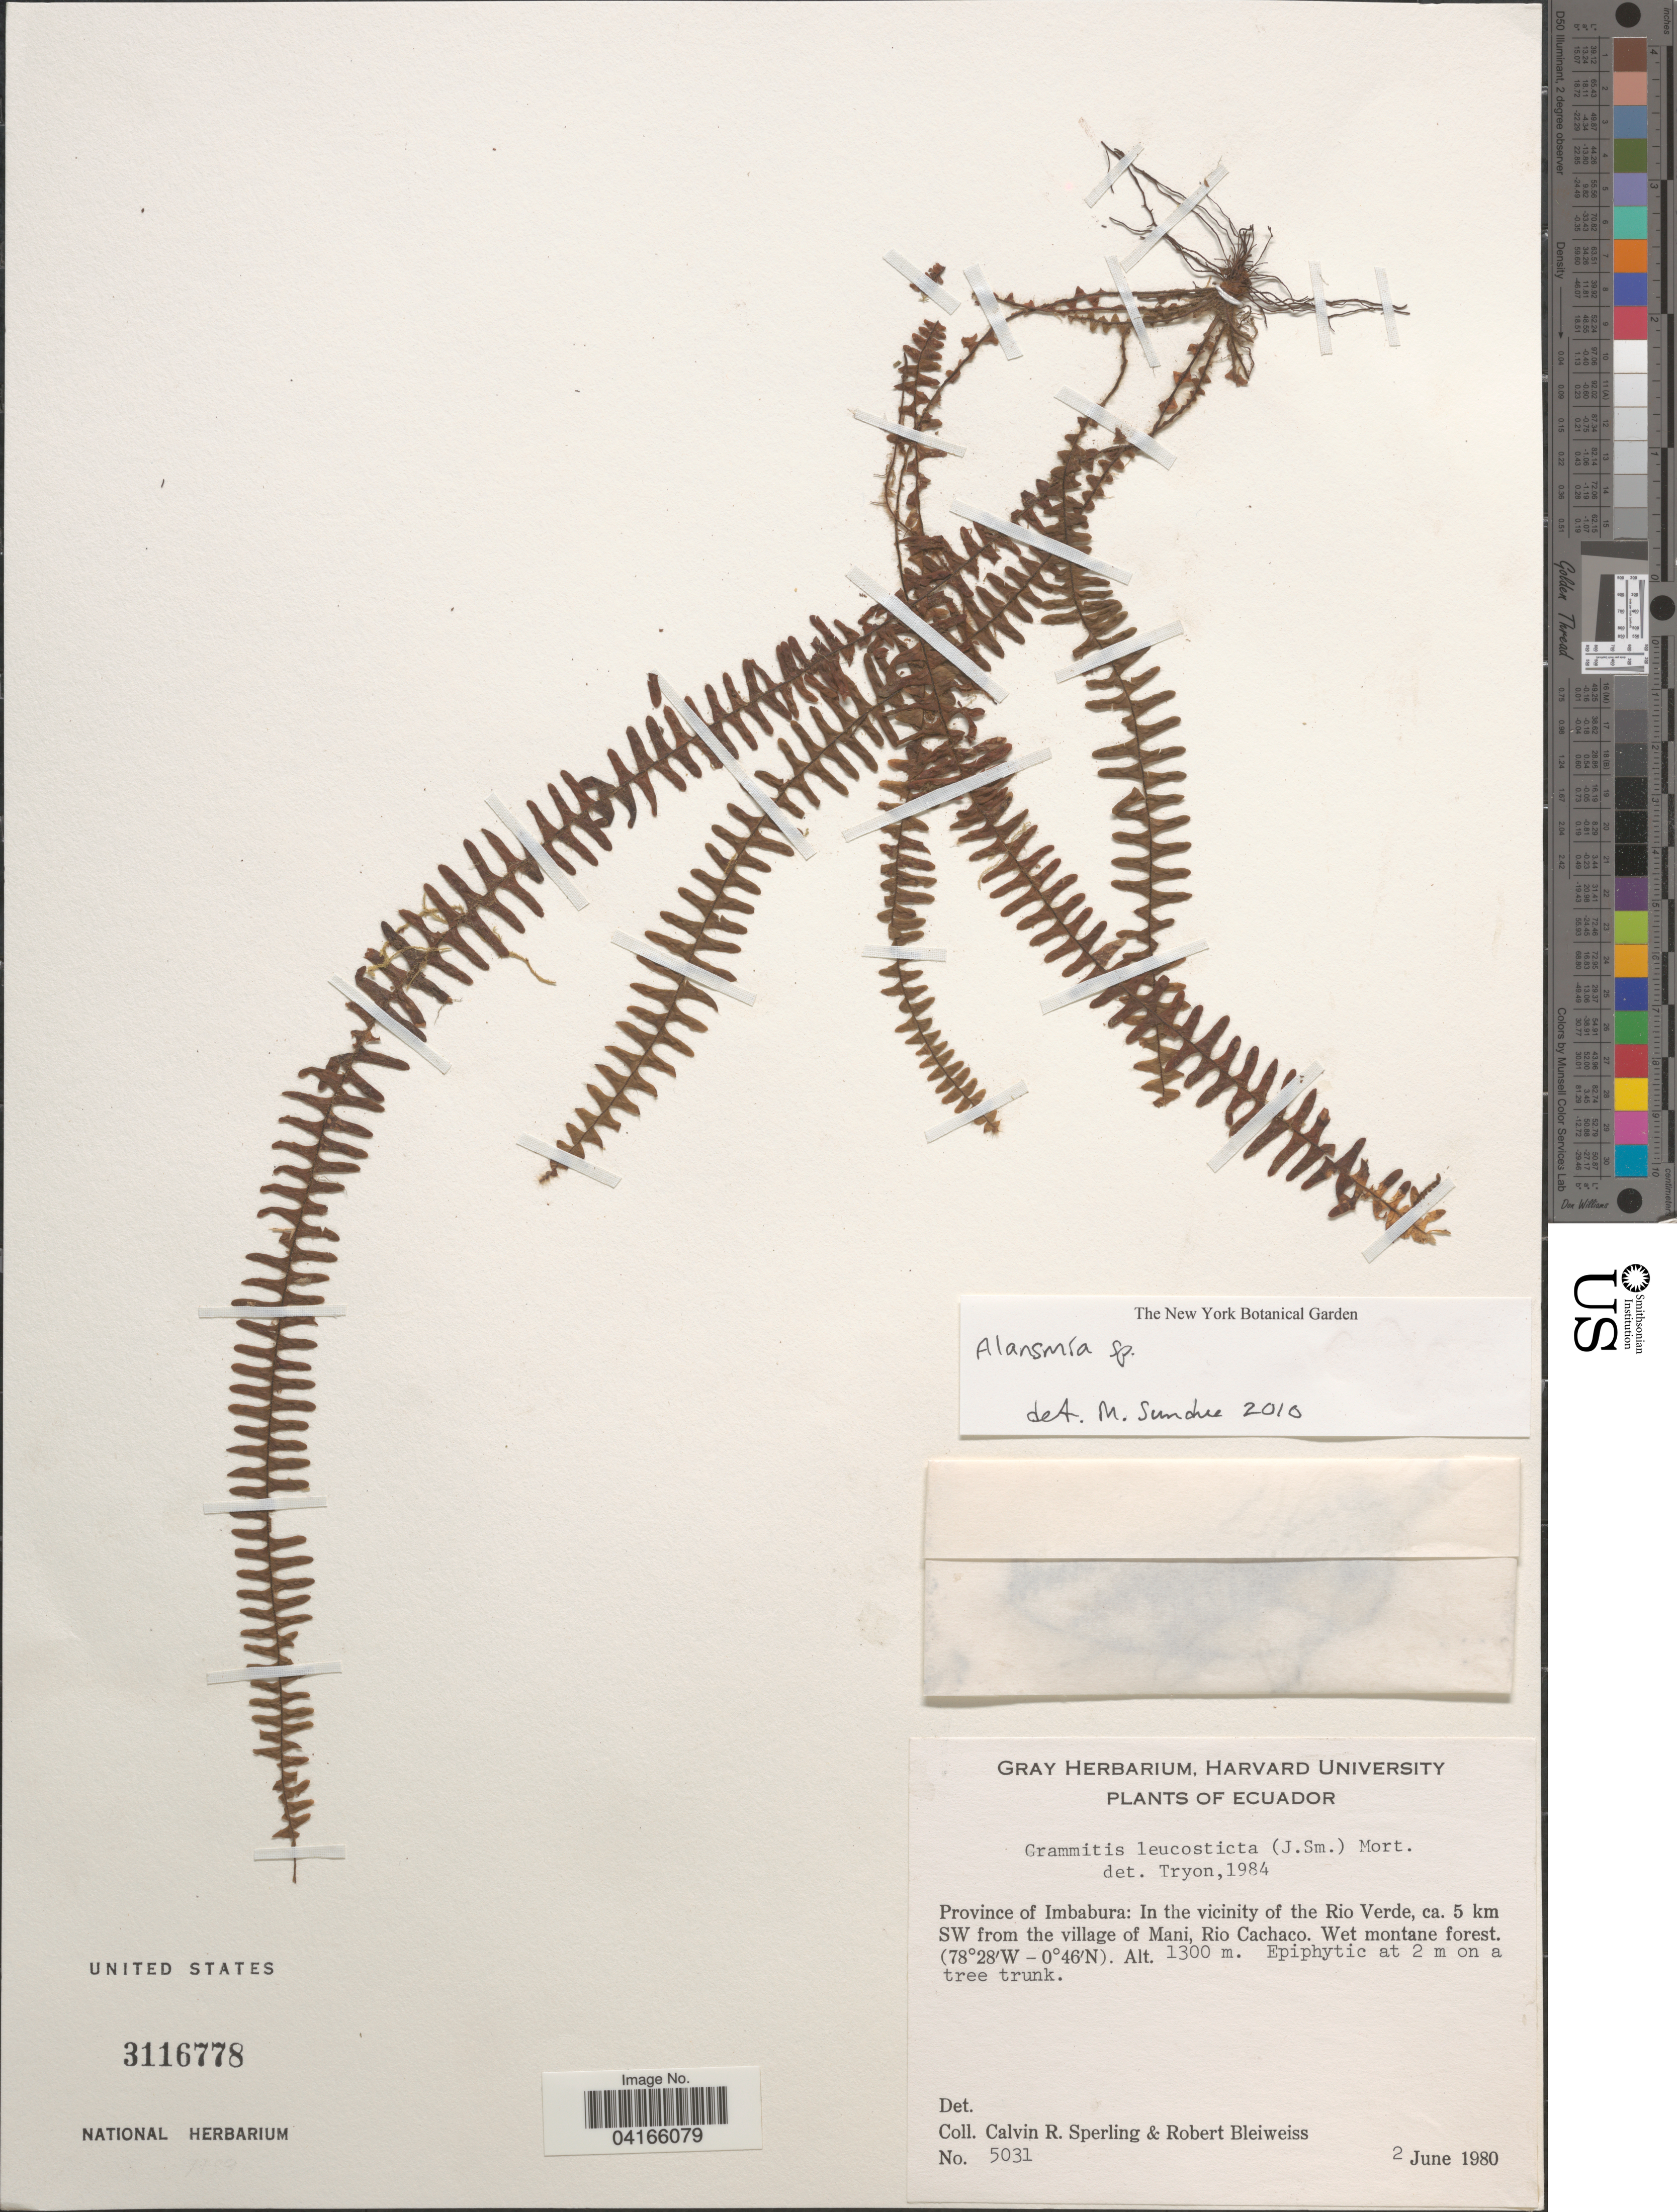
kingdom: Plantae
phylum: Tracheophyta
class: Polypodiopsida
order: Polypodiales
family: Polypodiaceae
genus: Alansmia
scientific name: Alansmia sp.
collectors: C. R. Sperling & R. Bleiweiss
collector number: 5031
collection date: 1980-06-02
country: Ecuador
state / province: Imbabura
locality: In the vicinity of the Rio Verde, ca. 5 km SW from the village of Mani, Rio Cachaco.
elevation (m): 1300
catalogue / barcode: US 3116778